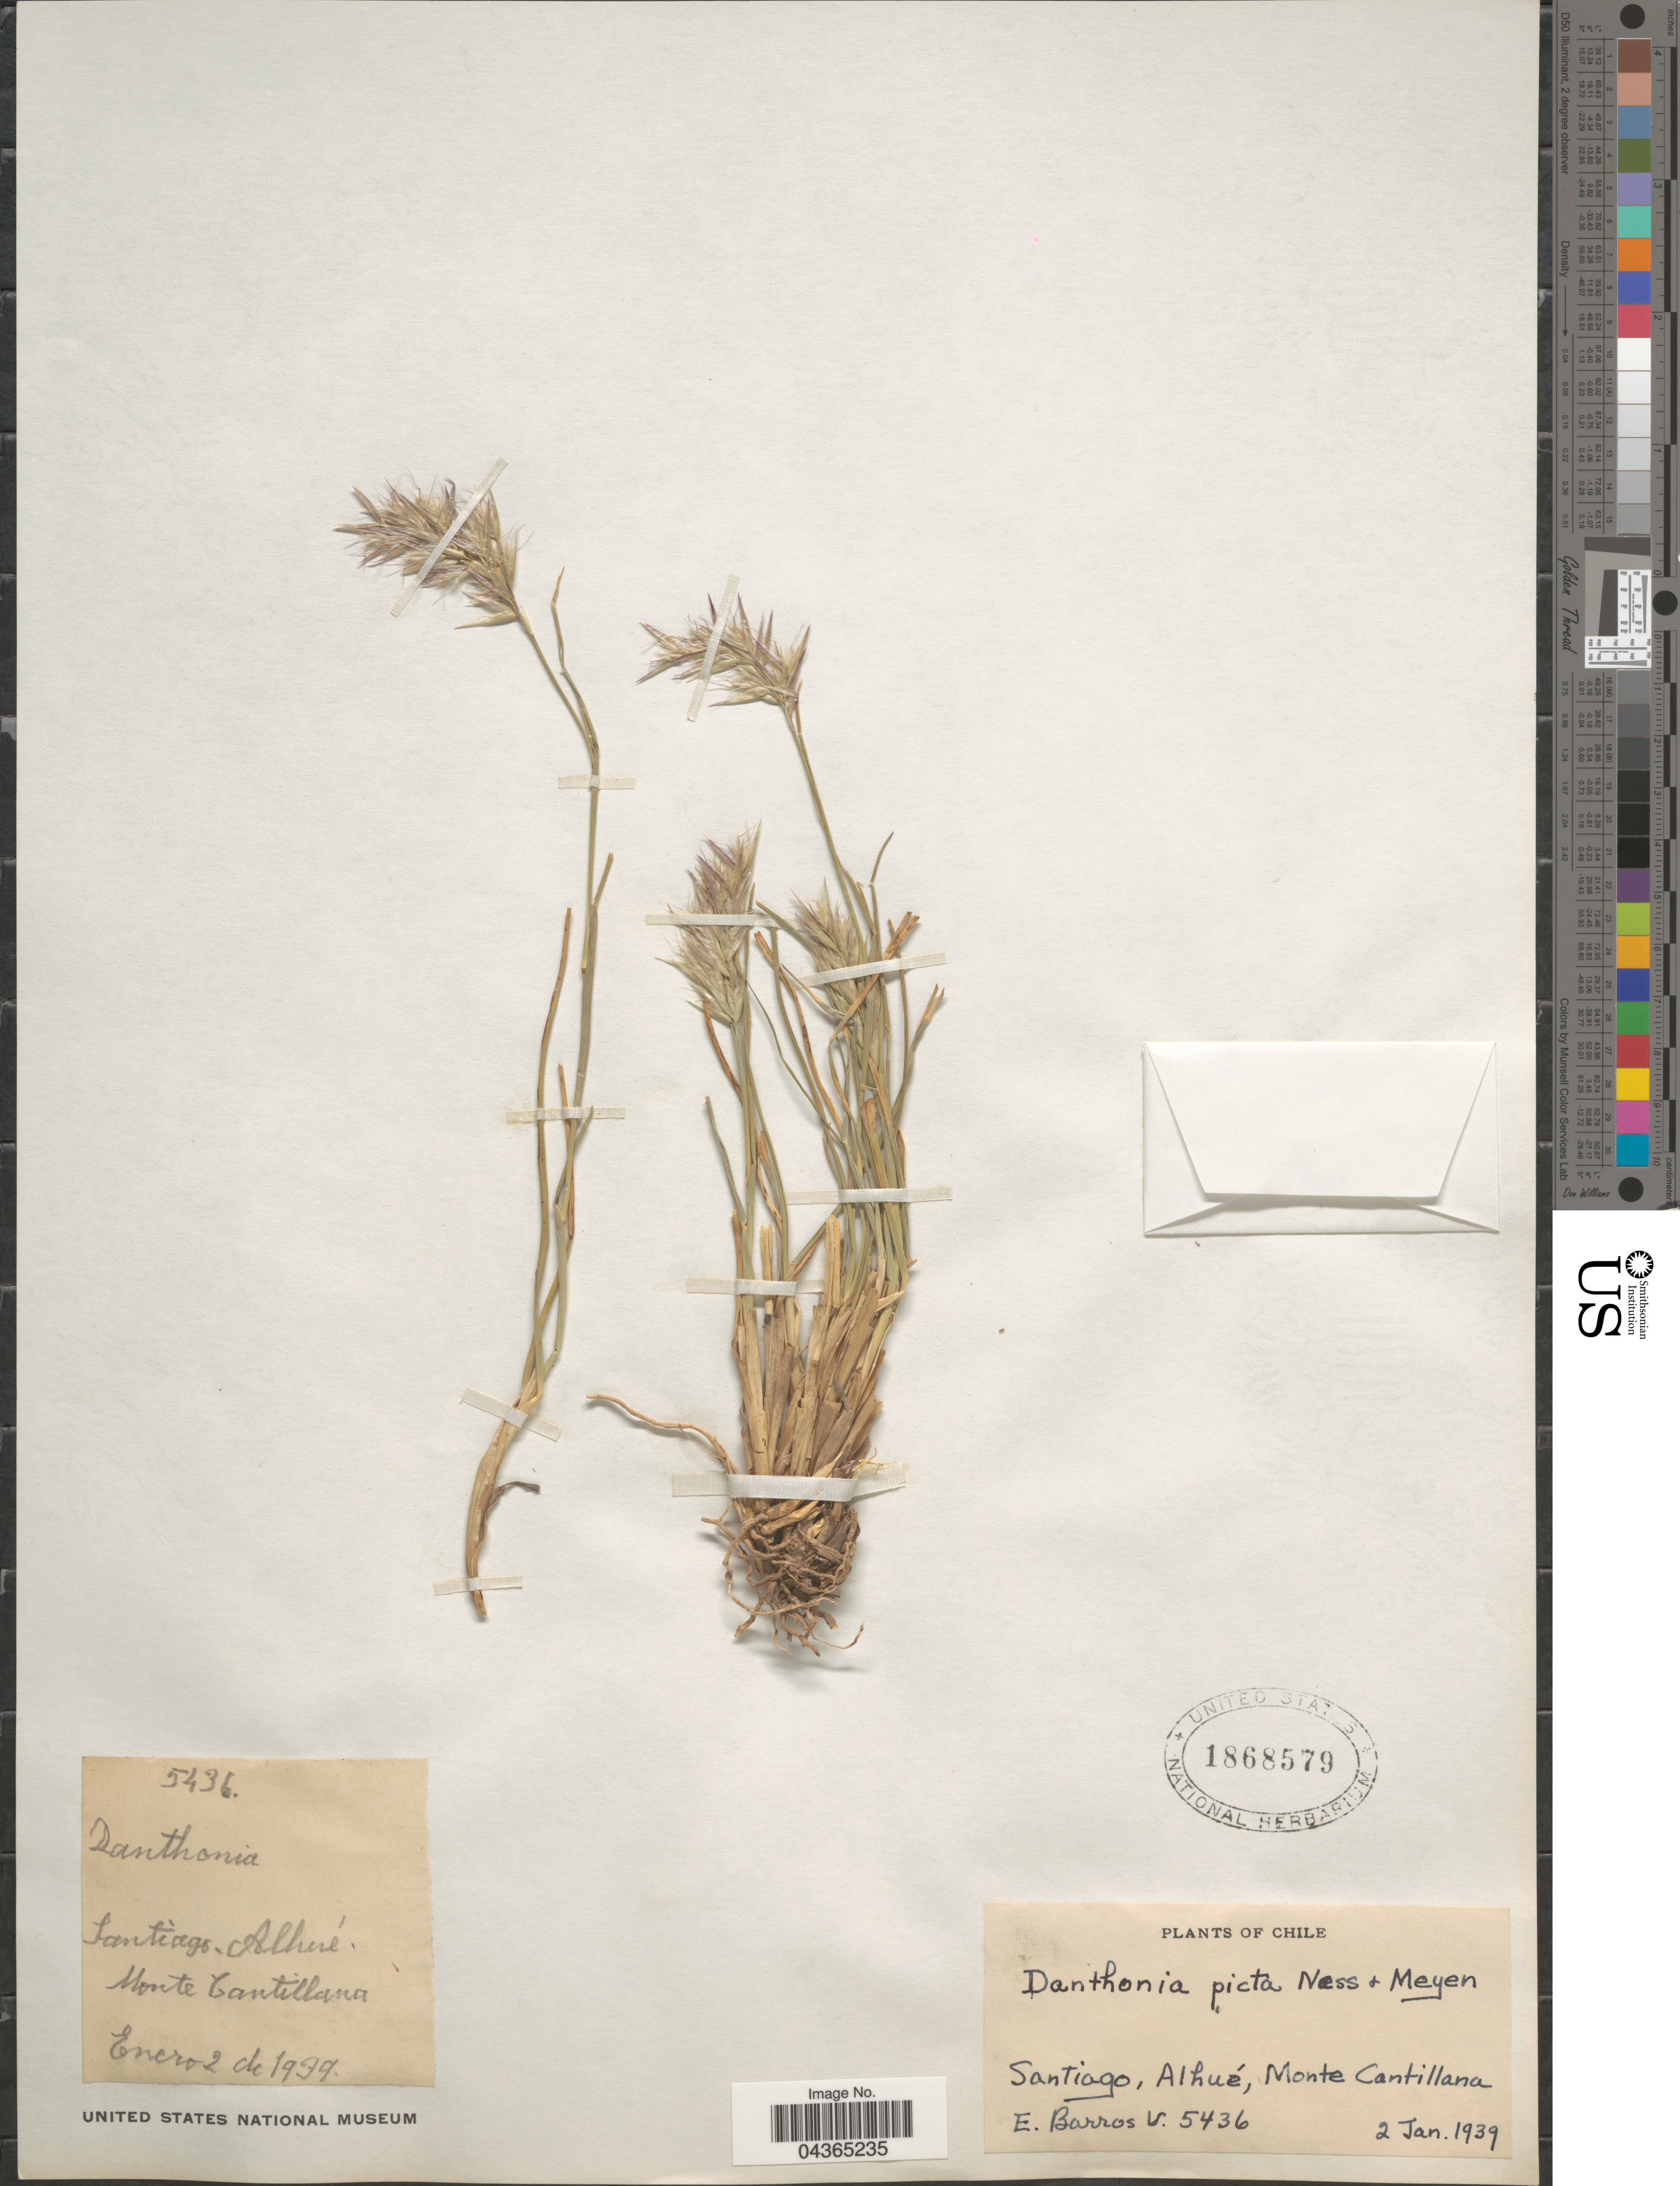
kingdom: Plantae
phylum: Tracheophyta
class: Liliopsida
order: Poales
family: Poaceae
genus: Rytidosperma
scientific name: Rytidosperma pictum var. pictum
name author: (Nees & Meyen) Nicora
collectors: E. Barros V.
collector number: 5436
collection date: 1939-01-02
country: Chile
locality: Santiago, Alhué, Monte Cantillana.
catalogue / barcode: US 1868579